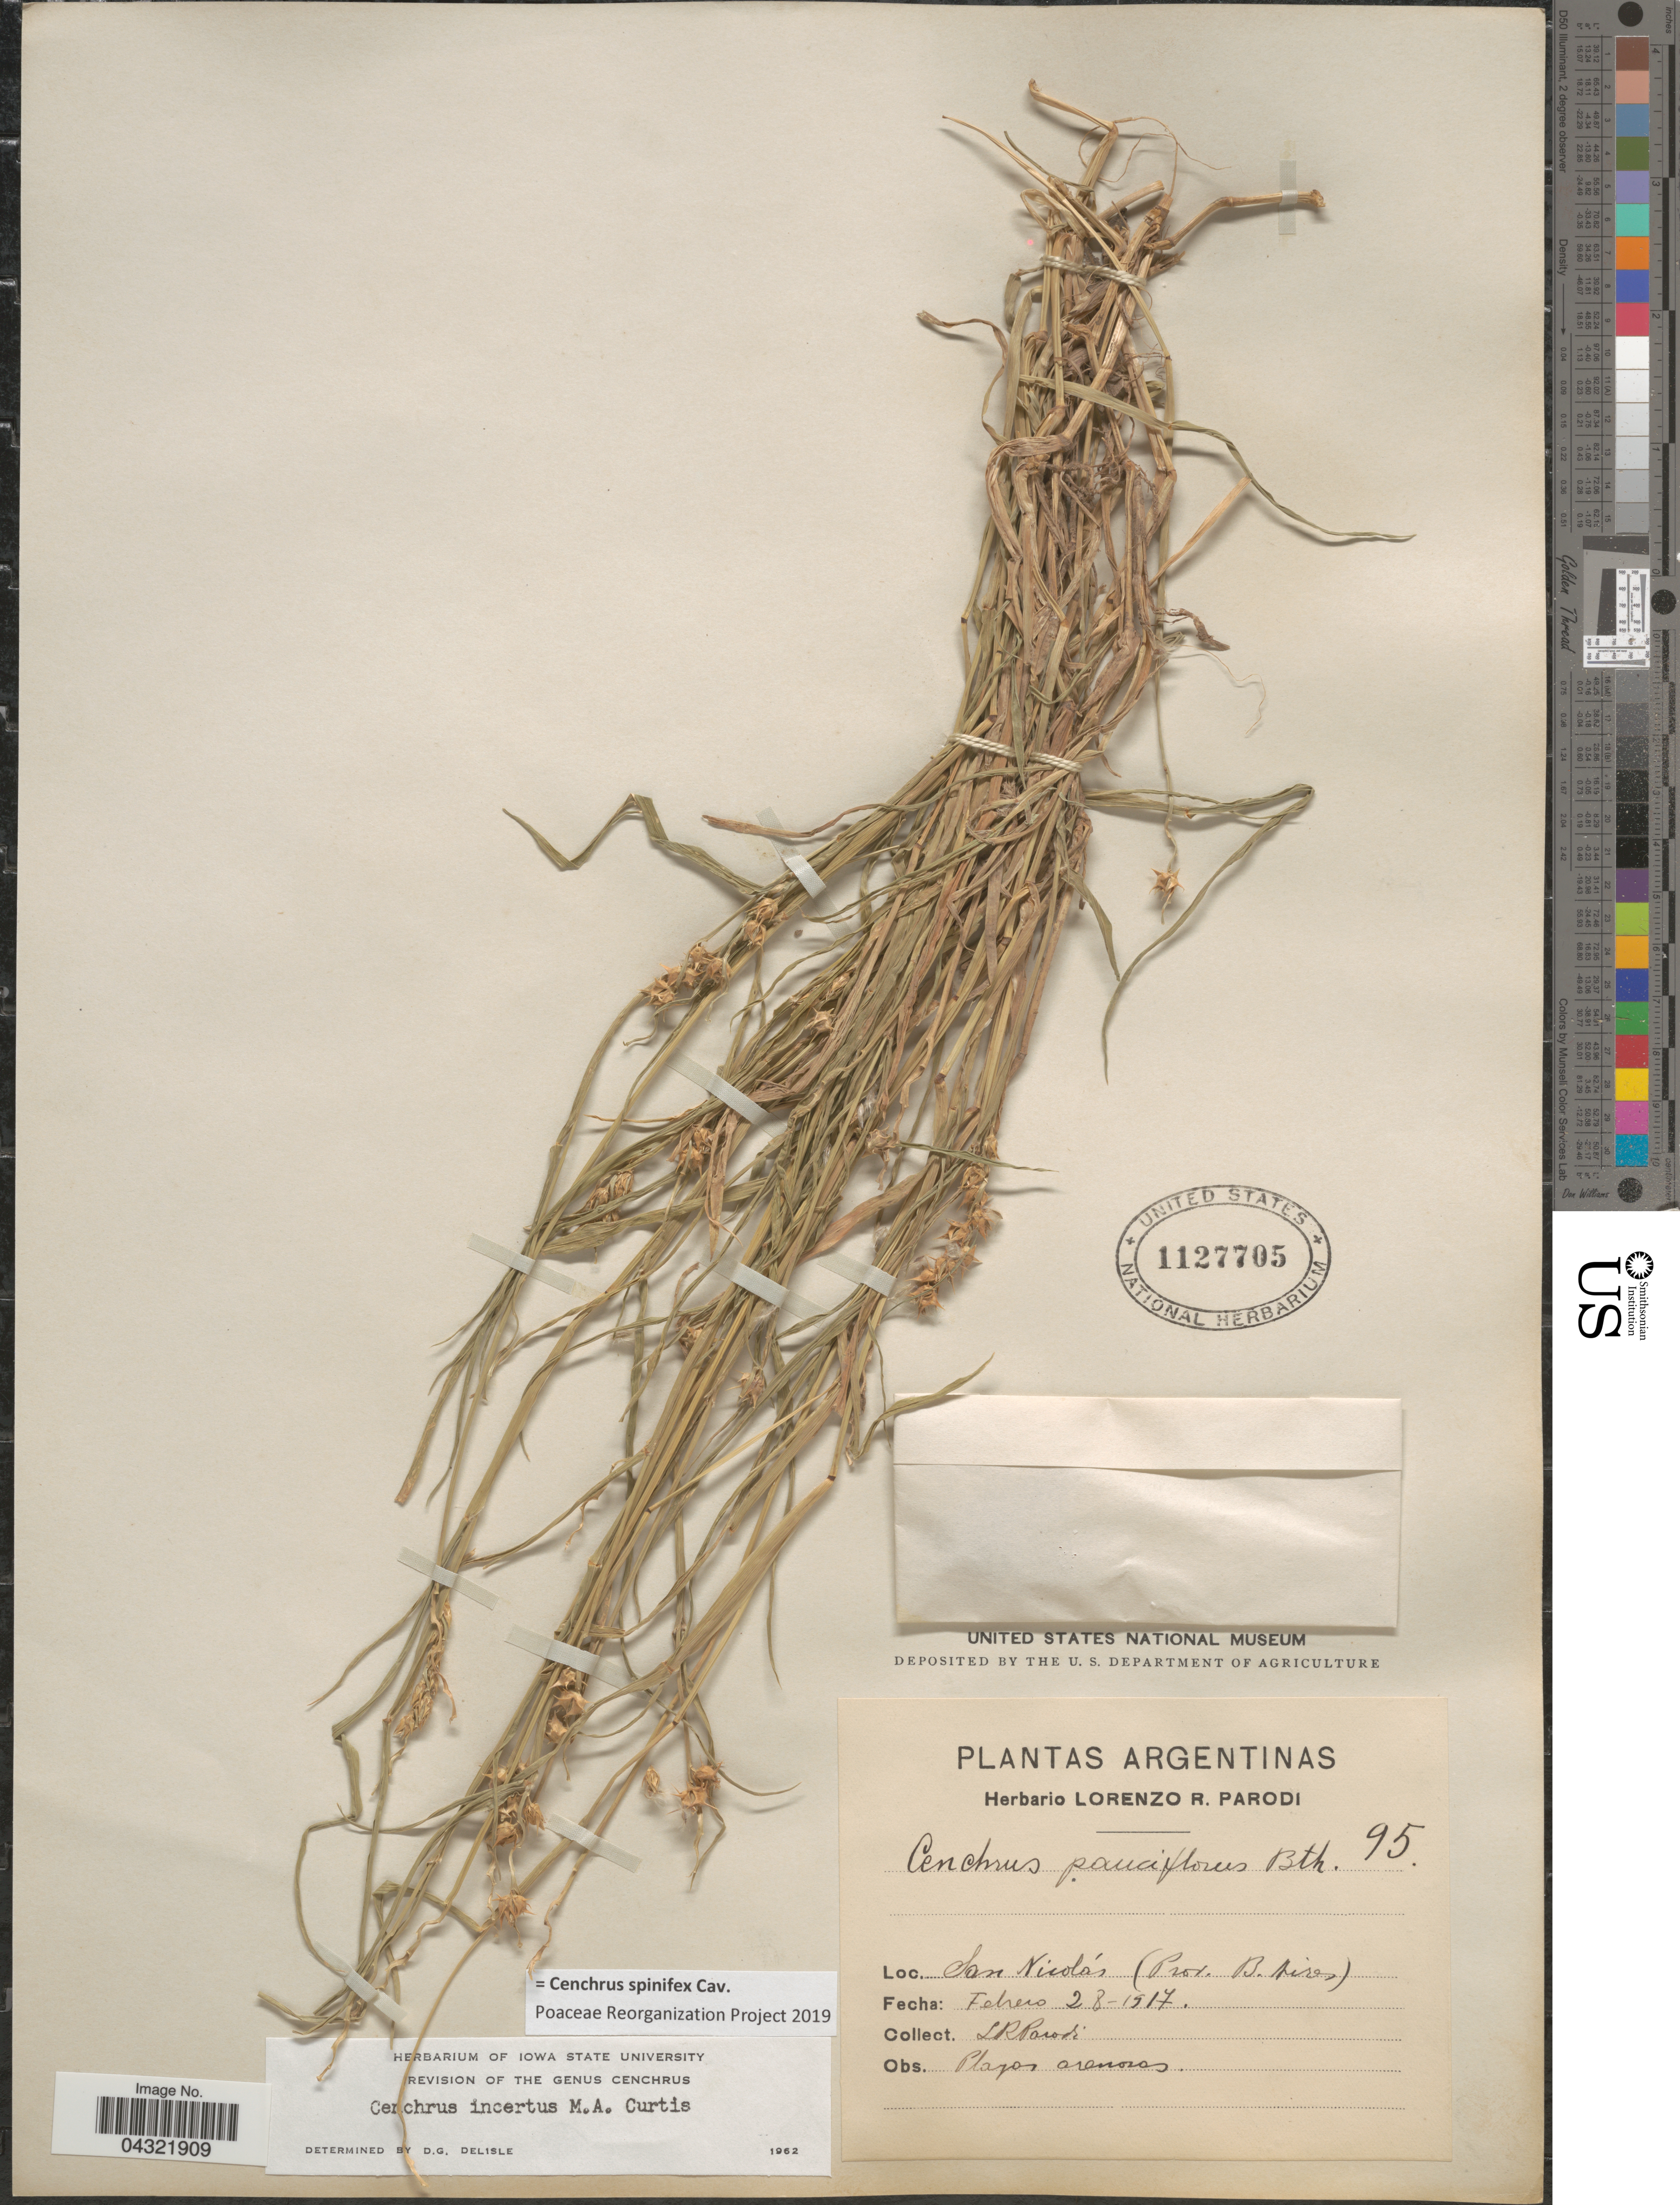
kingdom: Plantae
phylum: Tracheophyta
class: Liliopsida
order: Poales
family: Poaceae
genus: Cenchrus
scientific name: Cenchrus spinifex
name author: Cav.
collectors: L. R. Parodi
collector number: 95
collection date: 1917-02-28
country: Argentina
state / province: Buenos Aires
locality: San Nicolás.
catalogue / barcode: US 1127705